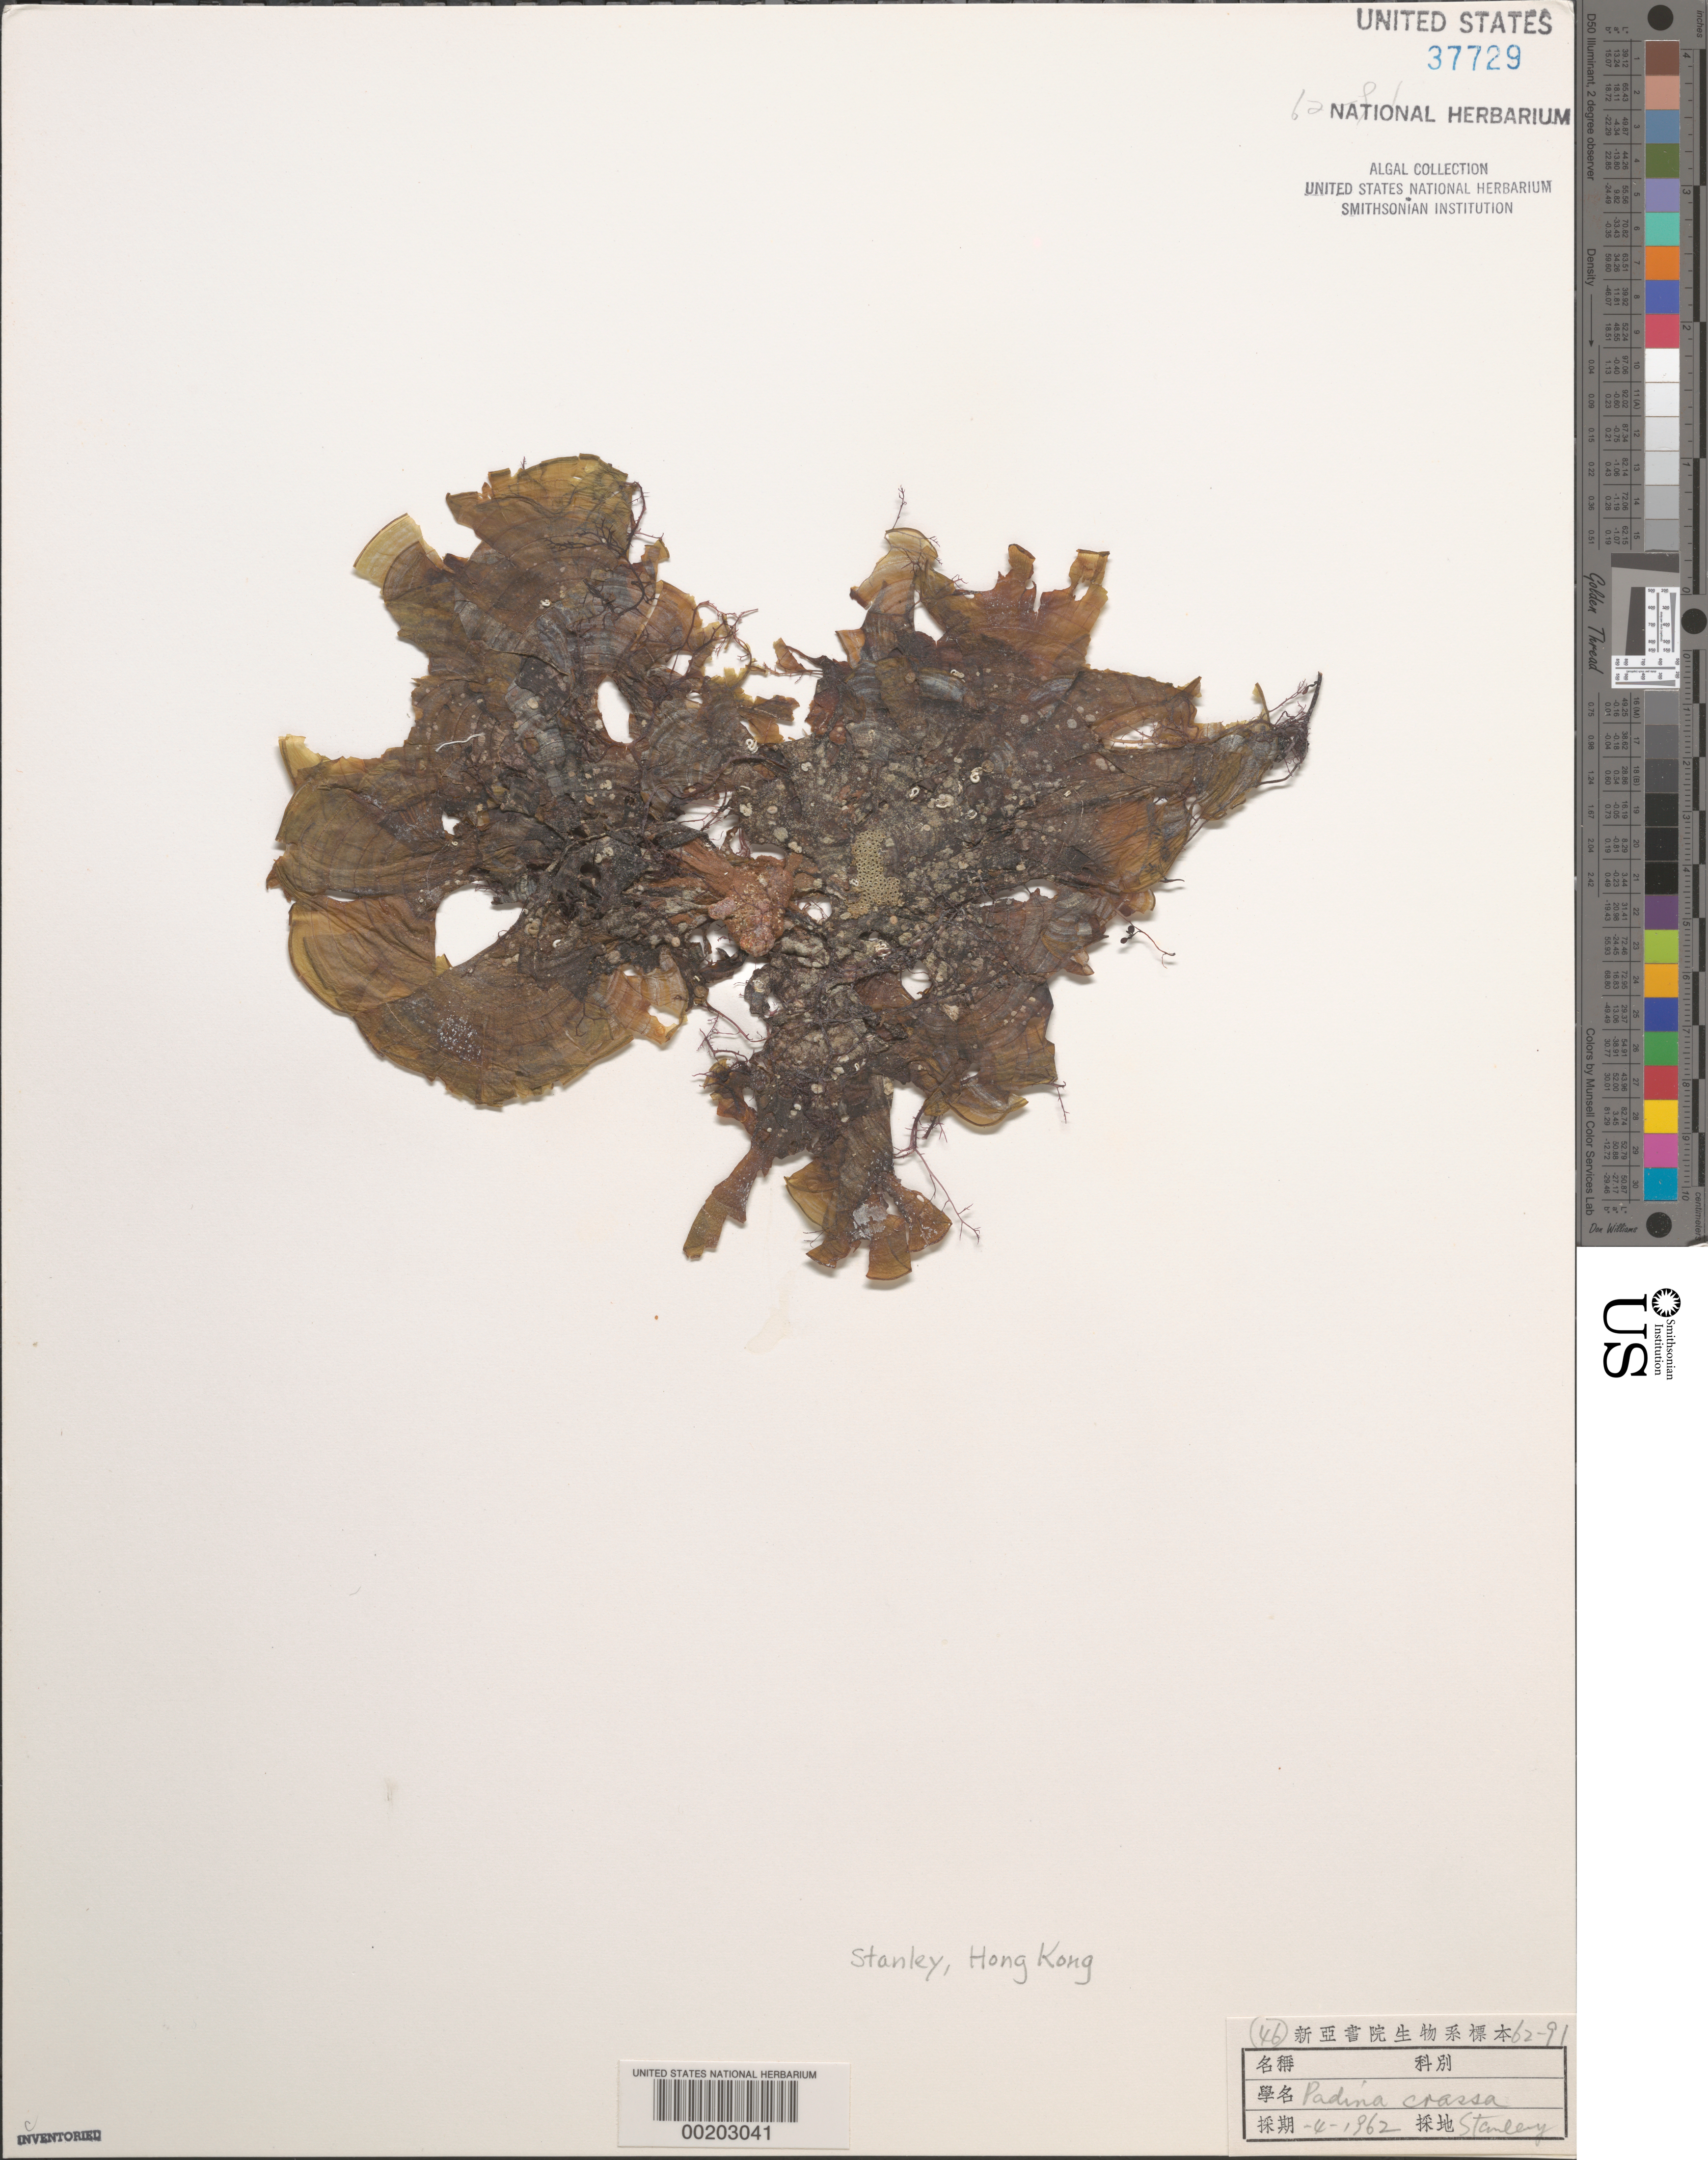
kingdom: Chromista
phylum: Ochrophyta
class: Phaeophyceae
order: Dictyotales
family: Dictyotaceae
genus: Padina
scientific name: Padina gymnospora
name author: (Kütz.) O.G. Sond.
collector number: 62-91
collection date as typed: Apr 1962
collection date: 1962-04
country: China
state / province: Hong Kong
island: Hong Kong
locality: Stanley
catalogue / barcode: US 37729